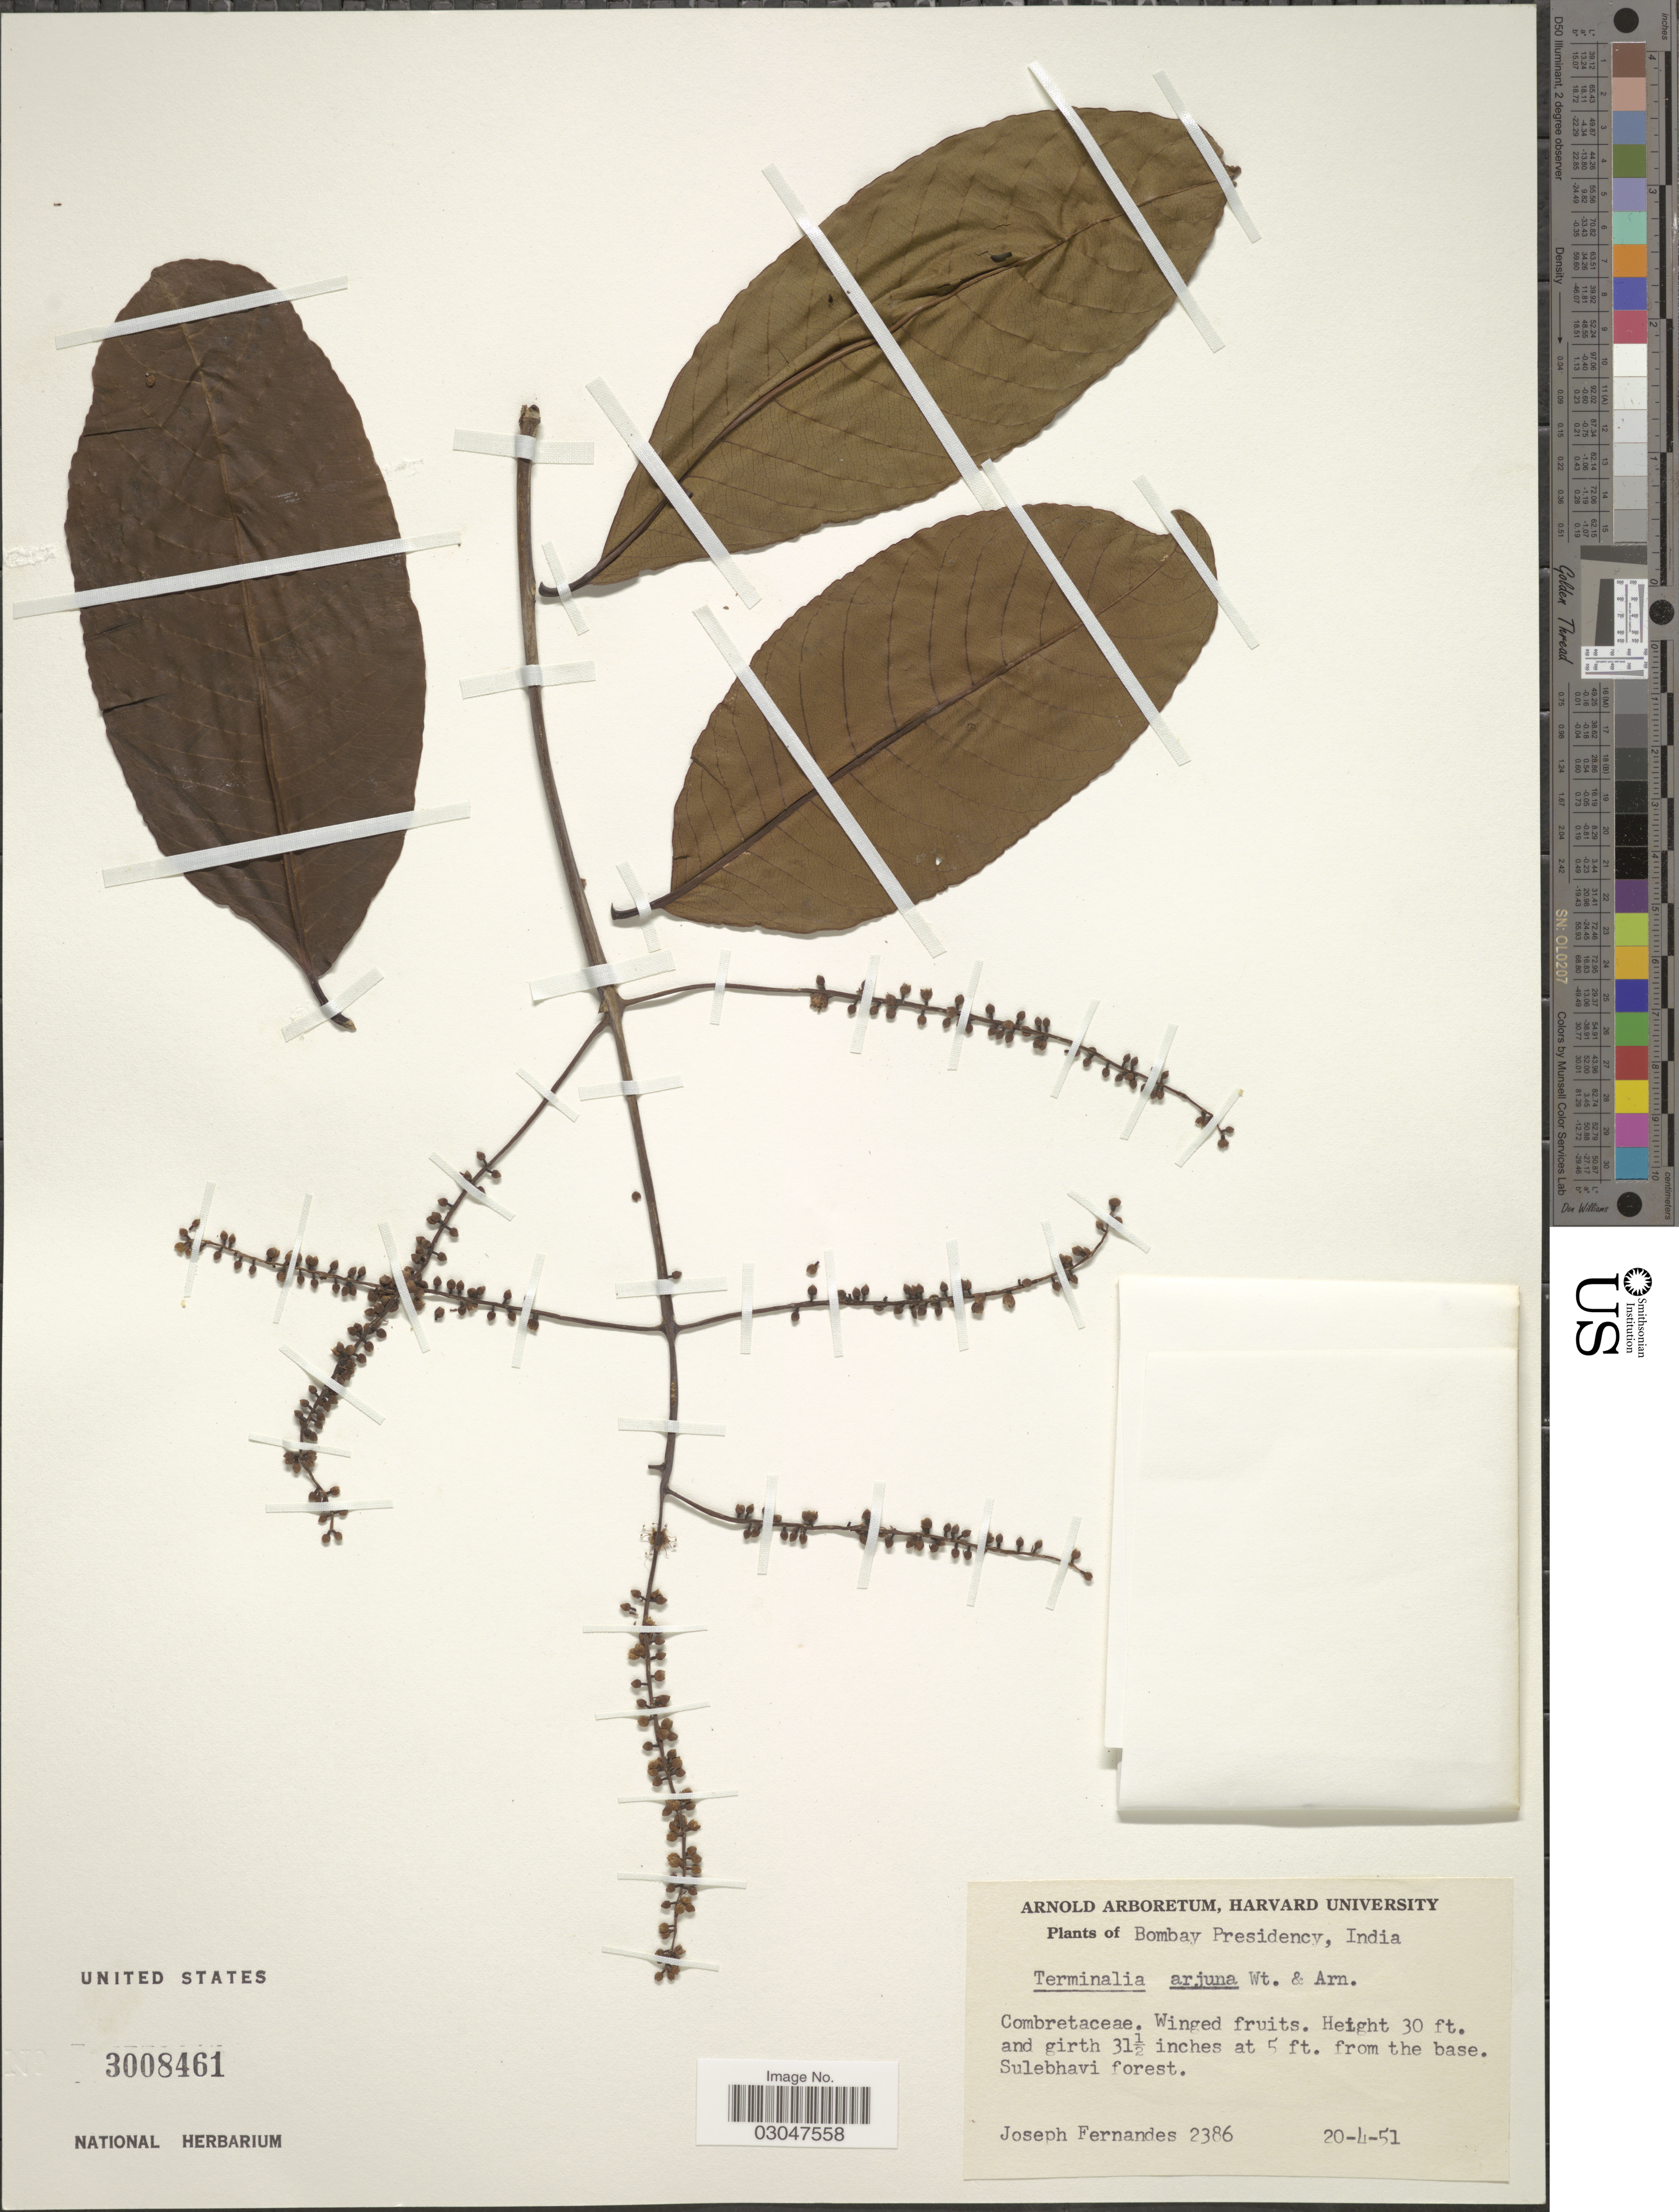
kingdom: Plantae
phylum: Tracheophyta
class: Magnoliopsida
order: Myrtales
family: Combretaceae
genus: Terminalia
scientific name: Terminalia arjuna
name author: (Roxb. ex DC.) Wight & Arn.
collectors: J. Fernandes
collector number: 2386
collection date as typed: Transcribed d/m/y: 20/4/61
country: India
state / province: Karnataka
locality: Bombay Presidency. Sulebhavi forest.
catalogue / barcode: US 3008461